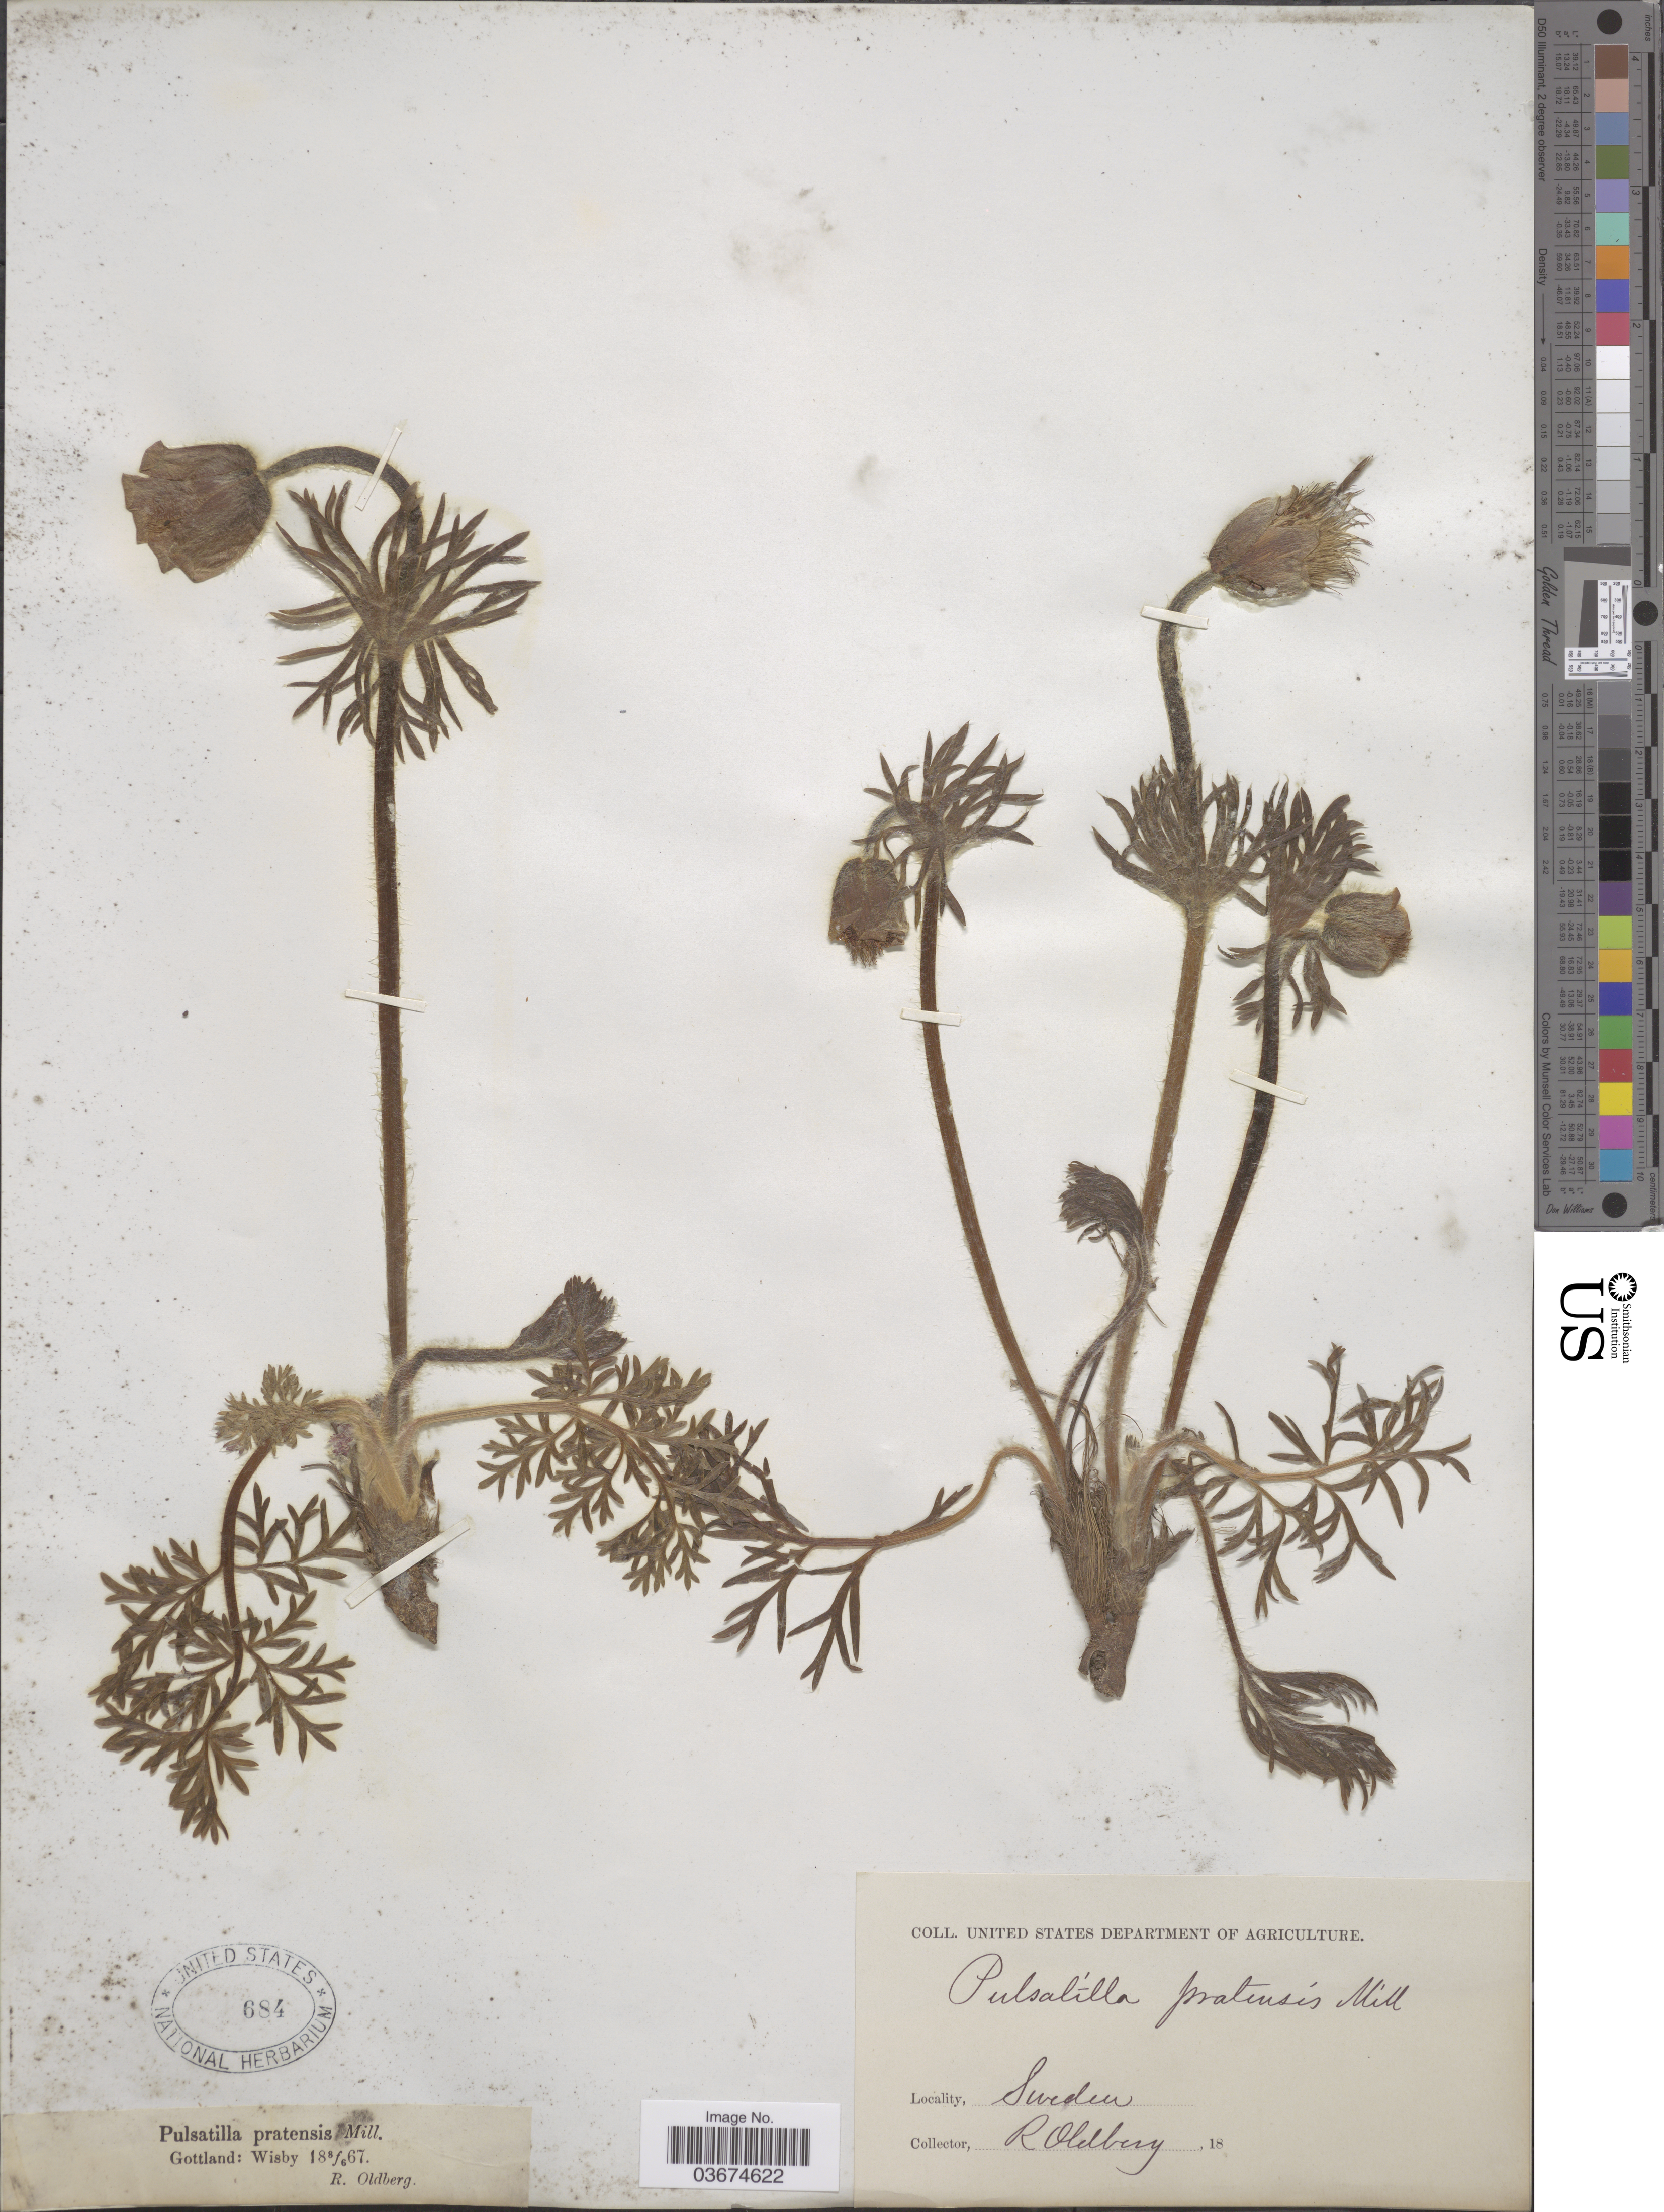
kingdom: Plantae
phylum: Tracheophyta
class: Magnoliopsida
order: Ranunculales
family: Ranunculaceae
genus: Pulsatilla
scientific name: Pulsatilla vulgaris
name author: Mill.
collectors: R. Oldberg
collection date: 1867-06-08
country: Sweden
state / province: Gotland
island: Gotland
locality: Gottland: Wisby.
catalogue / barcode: US 684